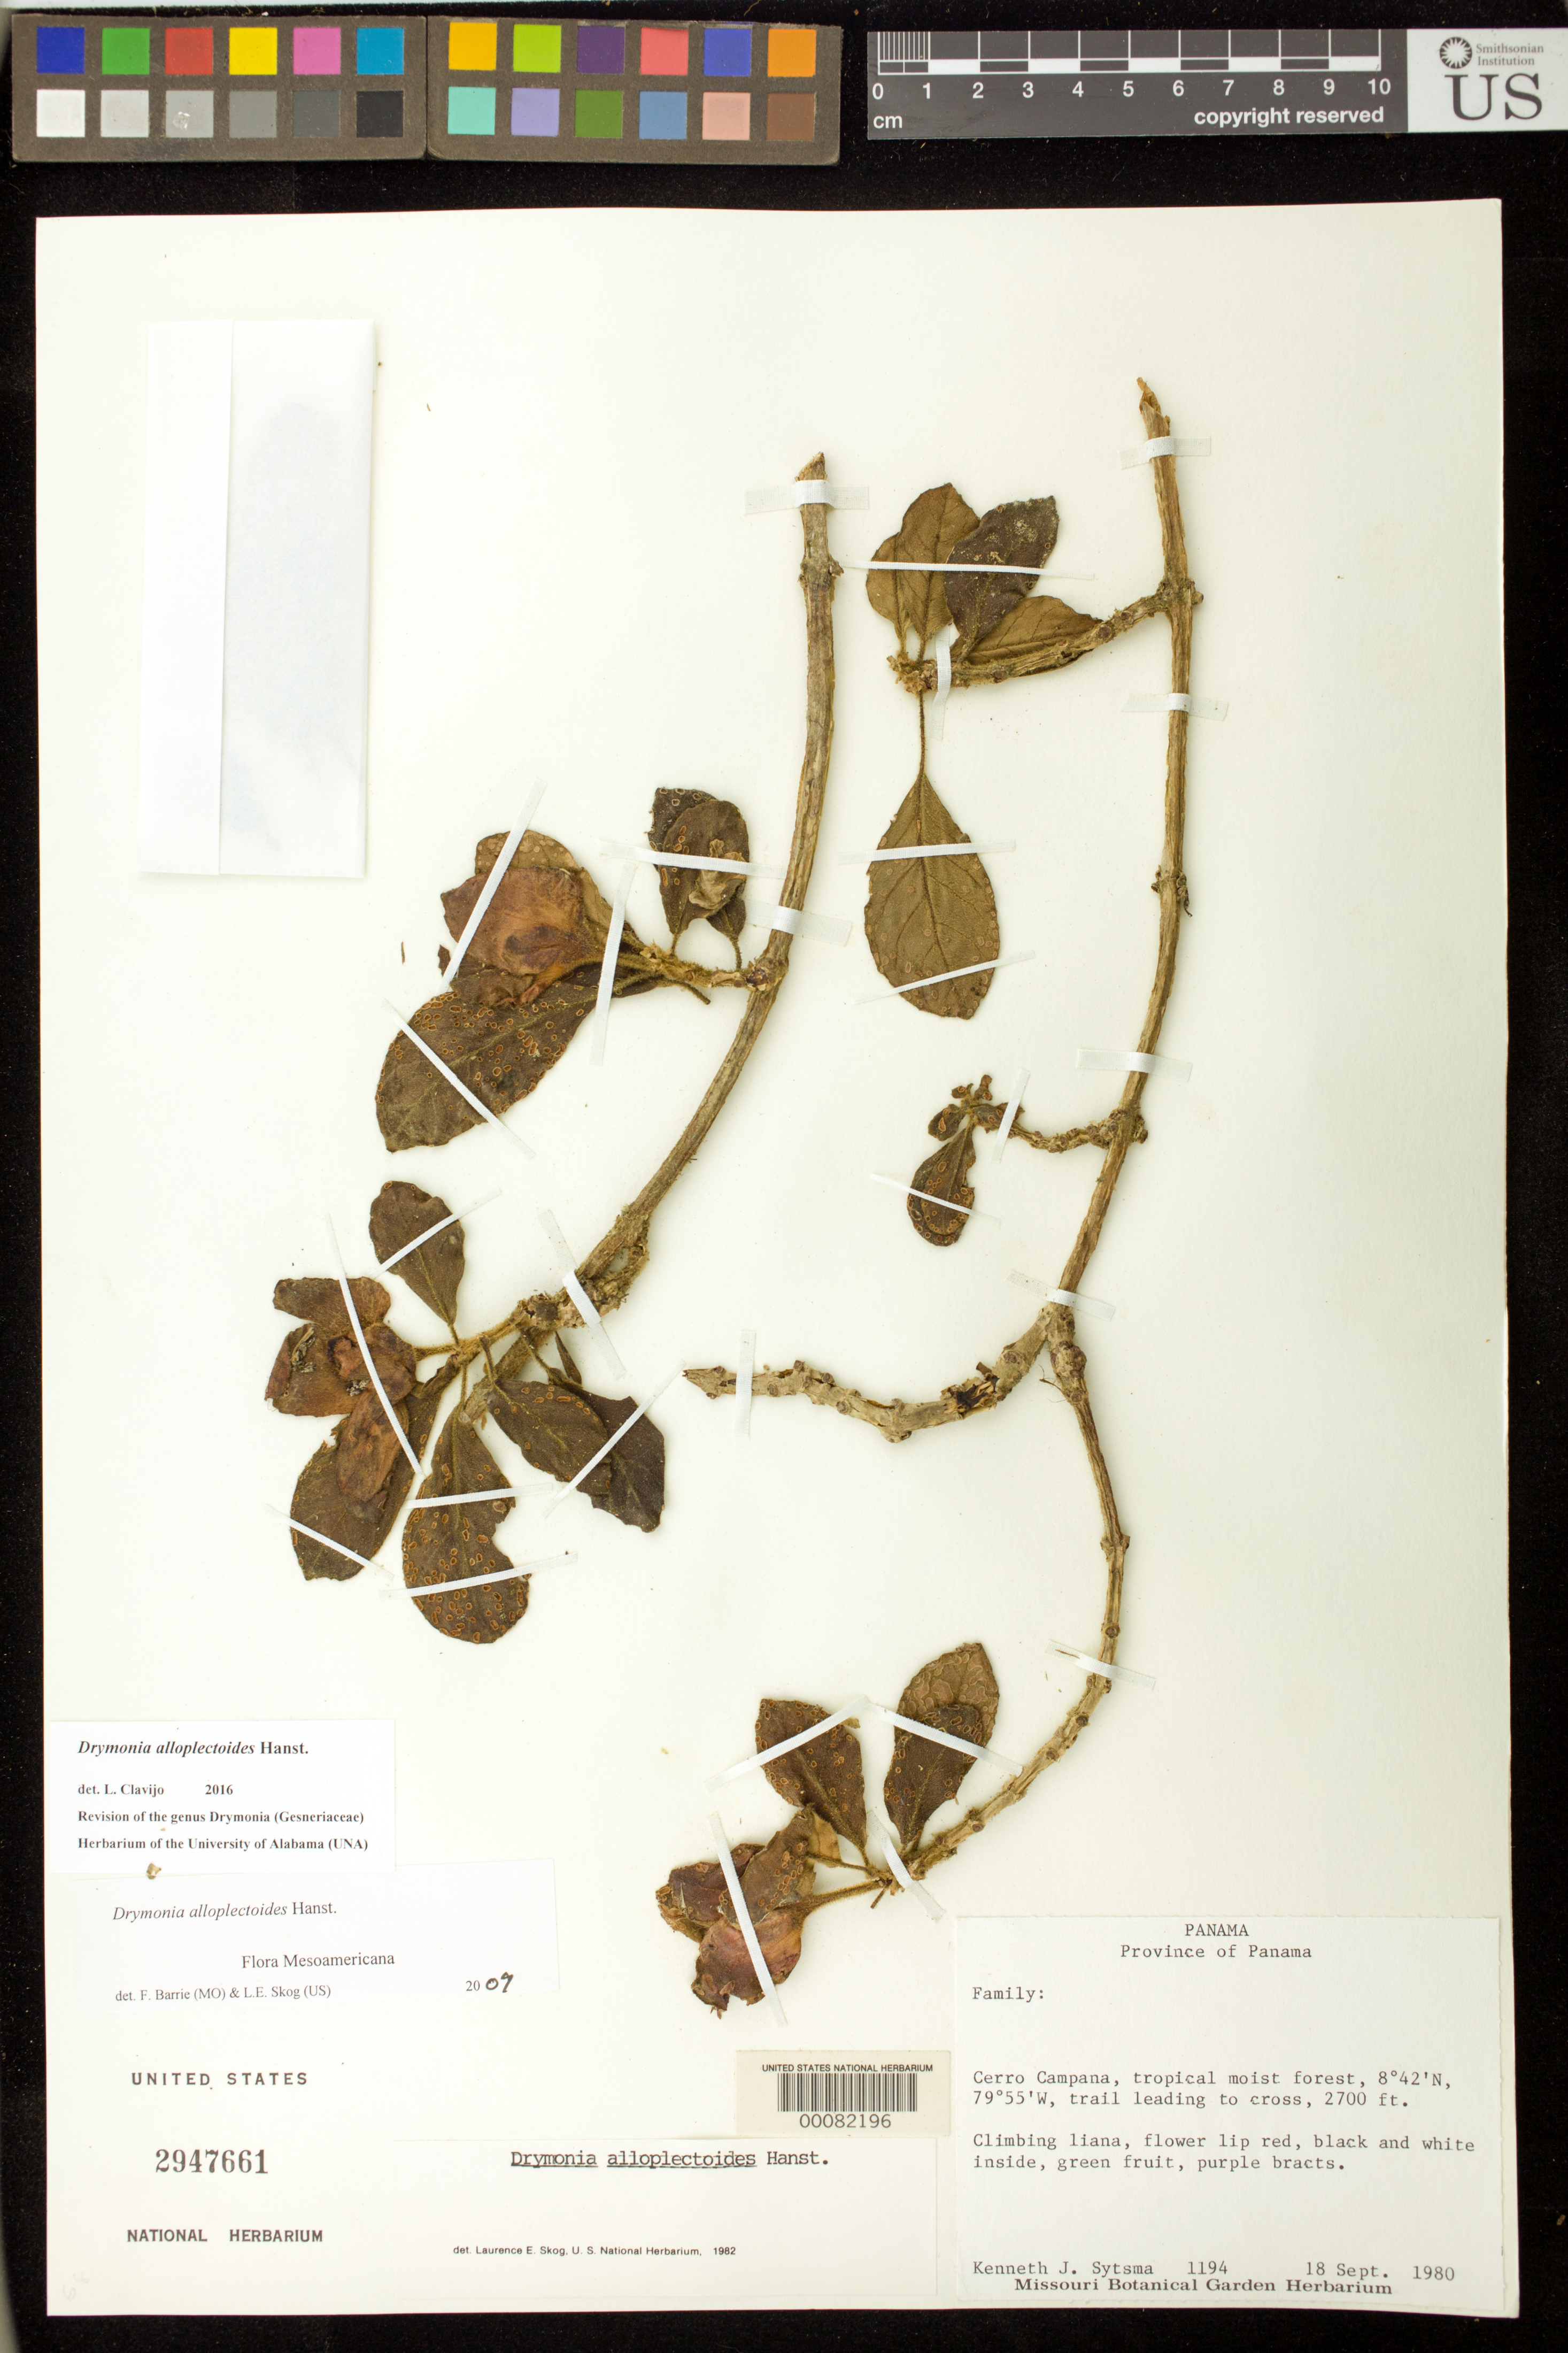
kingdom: Plantae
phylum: Tracheophyta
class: Magnoliopsida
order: Lamiales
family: Gesneriaceae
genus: Drymonia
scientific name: Drymonia alloplectoides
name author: Hanst.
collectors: K. J. Sytsma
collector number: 1194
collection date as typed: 18 Sep 1980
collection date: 1980-09-18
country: Panama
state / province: Panamá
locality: Cerro Campana, trail leading to Cross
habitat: Tropical moist forest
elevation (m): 823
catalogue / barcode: US 2947661